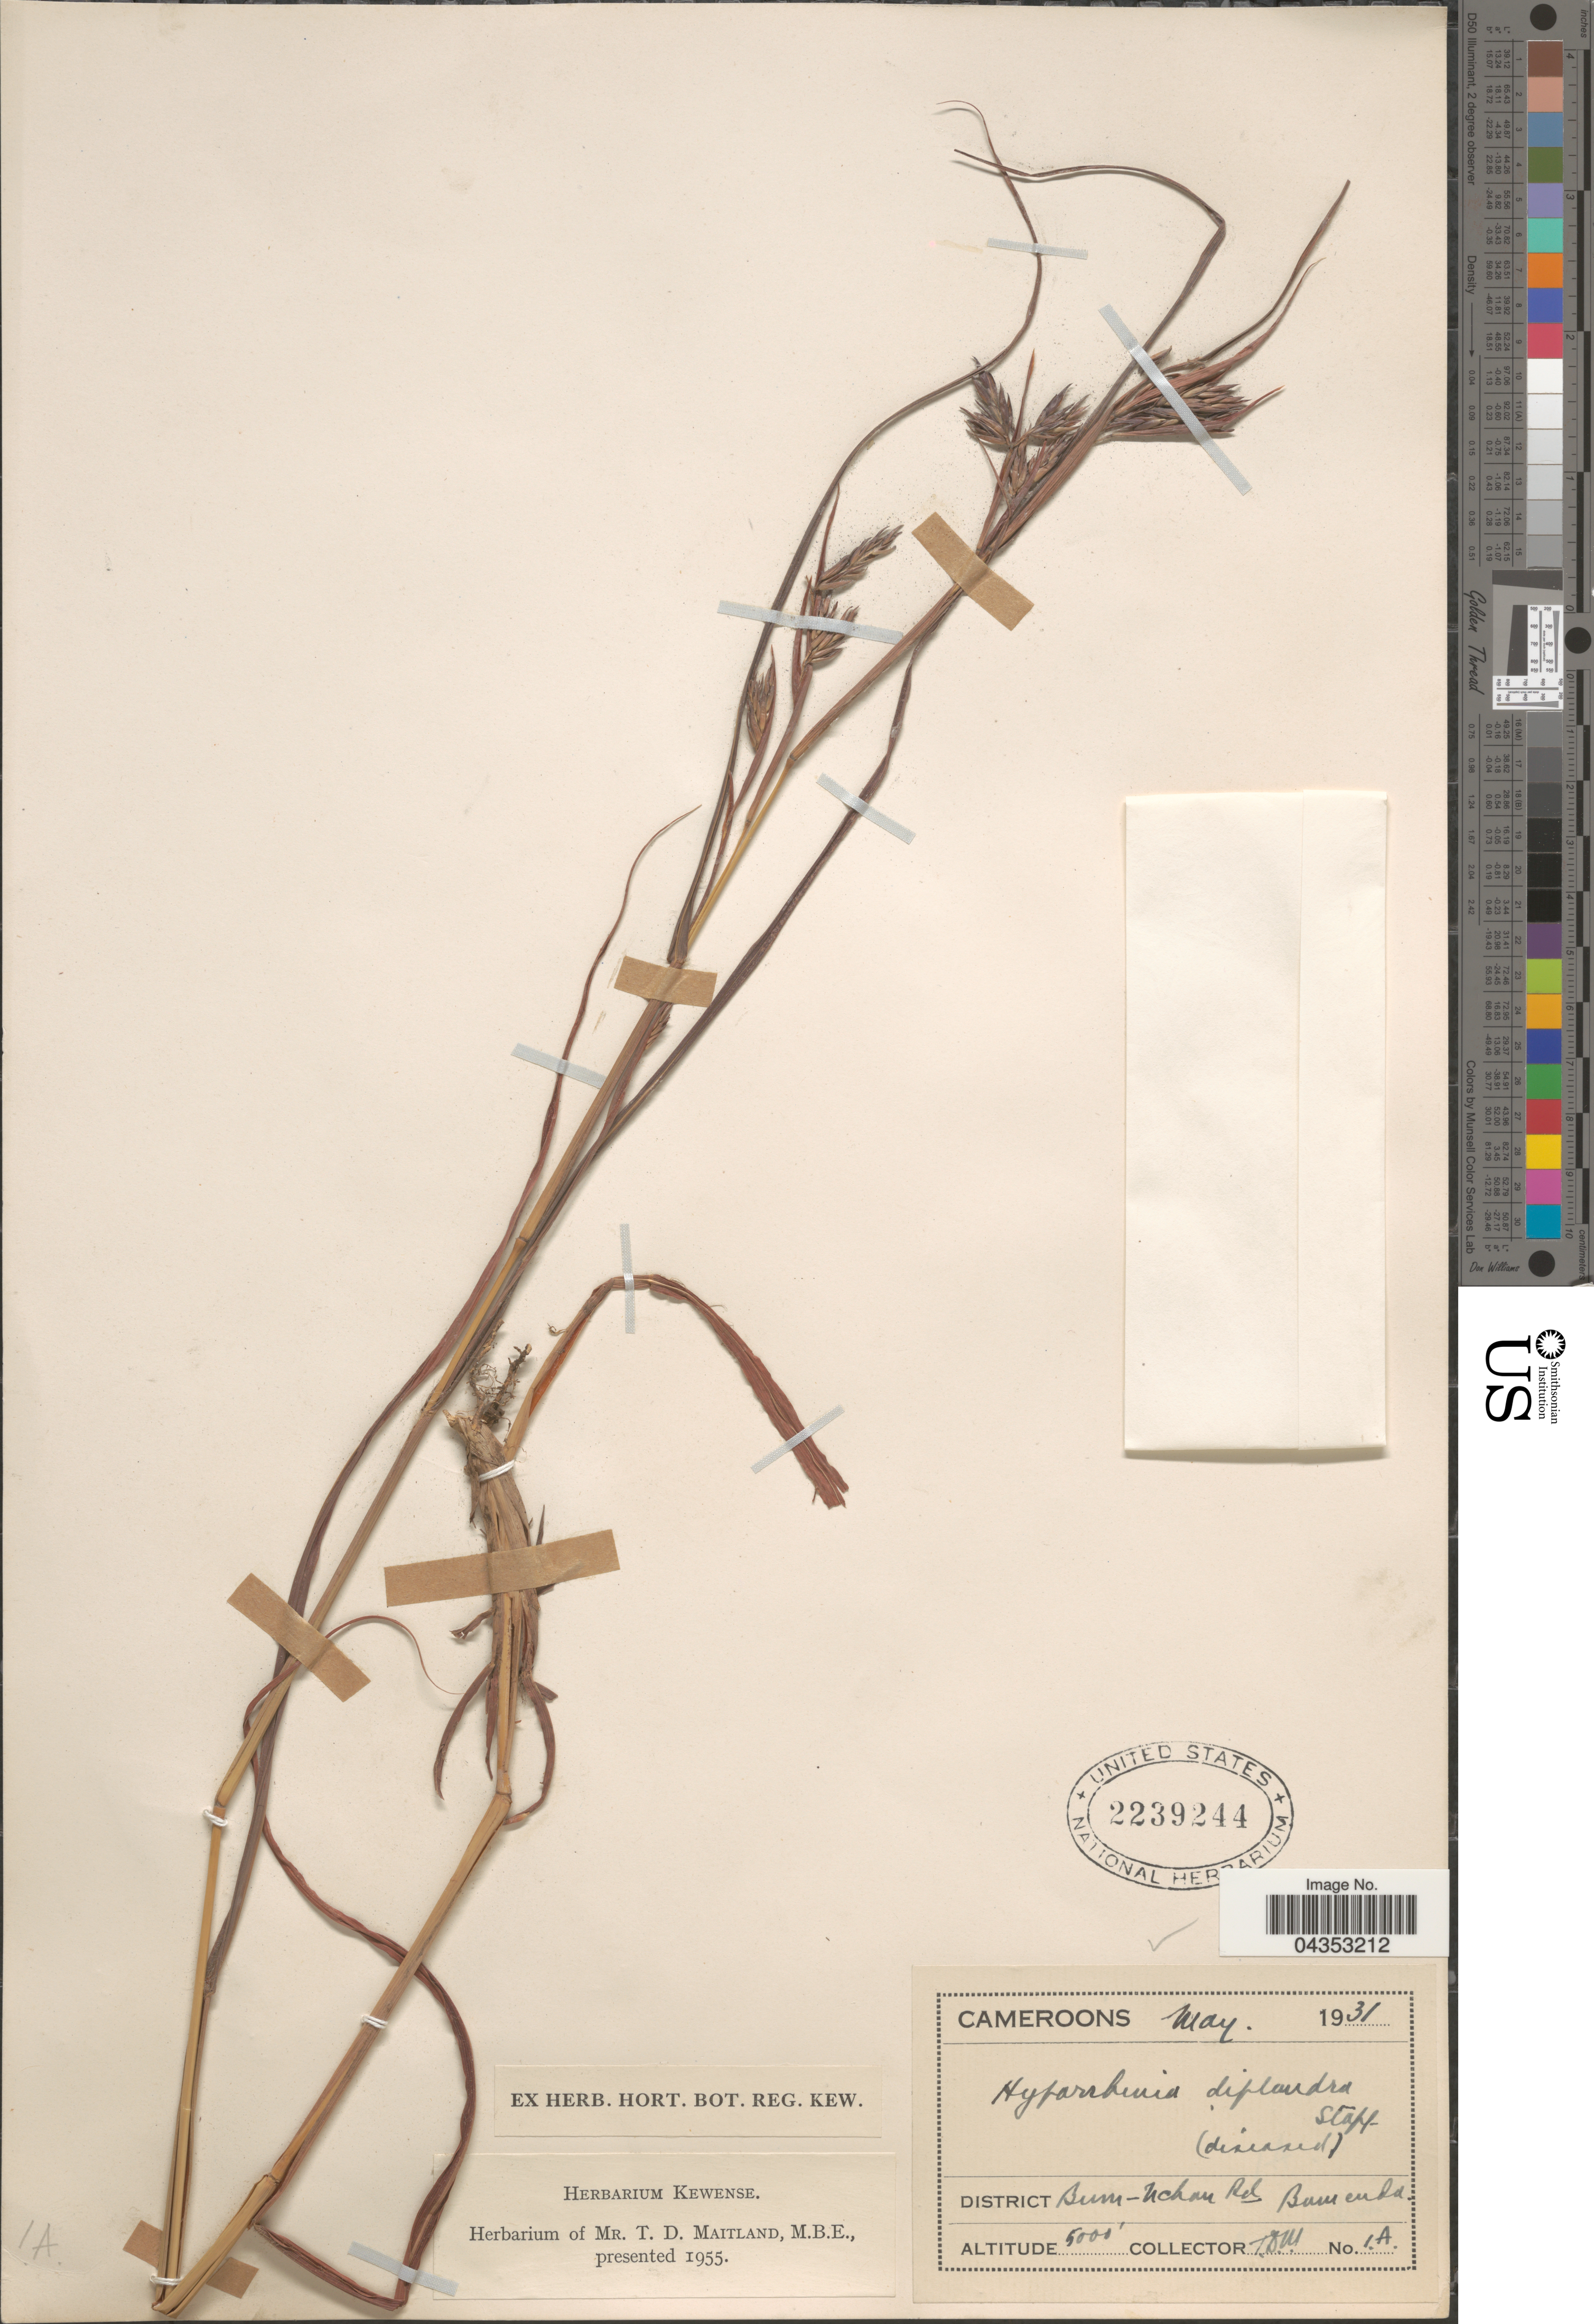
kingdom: Plantae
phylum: Tracheophyta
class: Liliopsida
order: Poales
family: Poaceae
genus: Hyparrhenia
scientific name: Hyparrhenia diplandra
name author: (Hack.) Stapf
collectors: T. Maitland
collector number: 1A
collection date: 1931-05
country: Cameroon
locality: Cameroons. District Bum - Uchan Rd. Bamenda.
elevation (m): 1524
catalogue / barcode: US 2239244